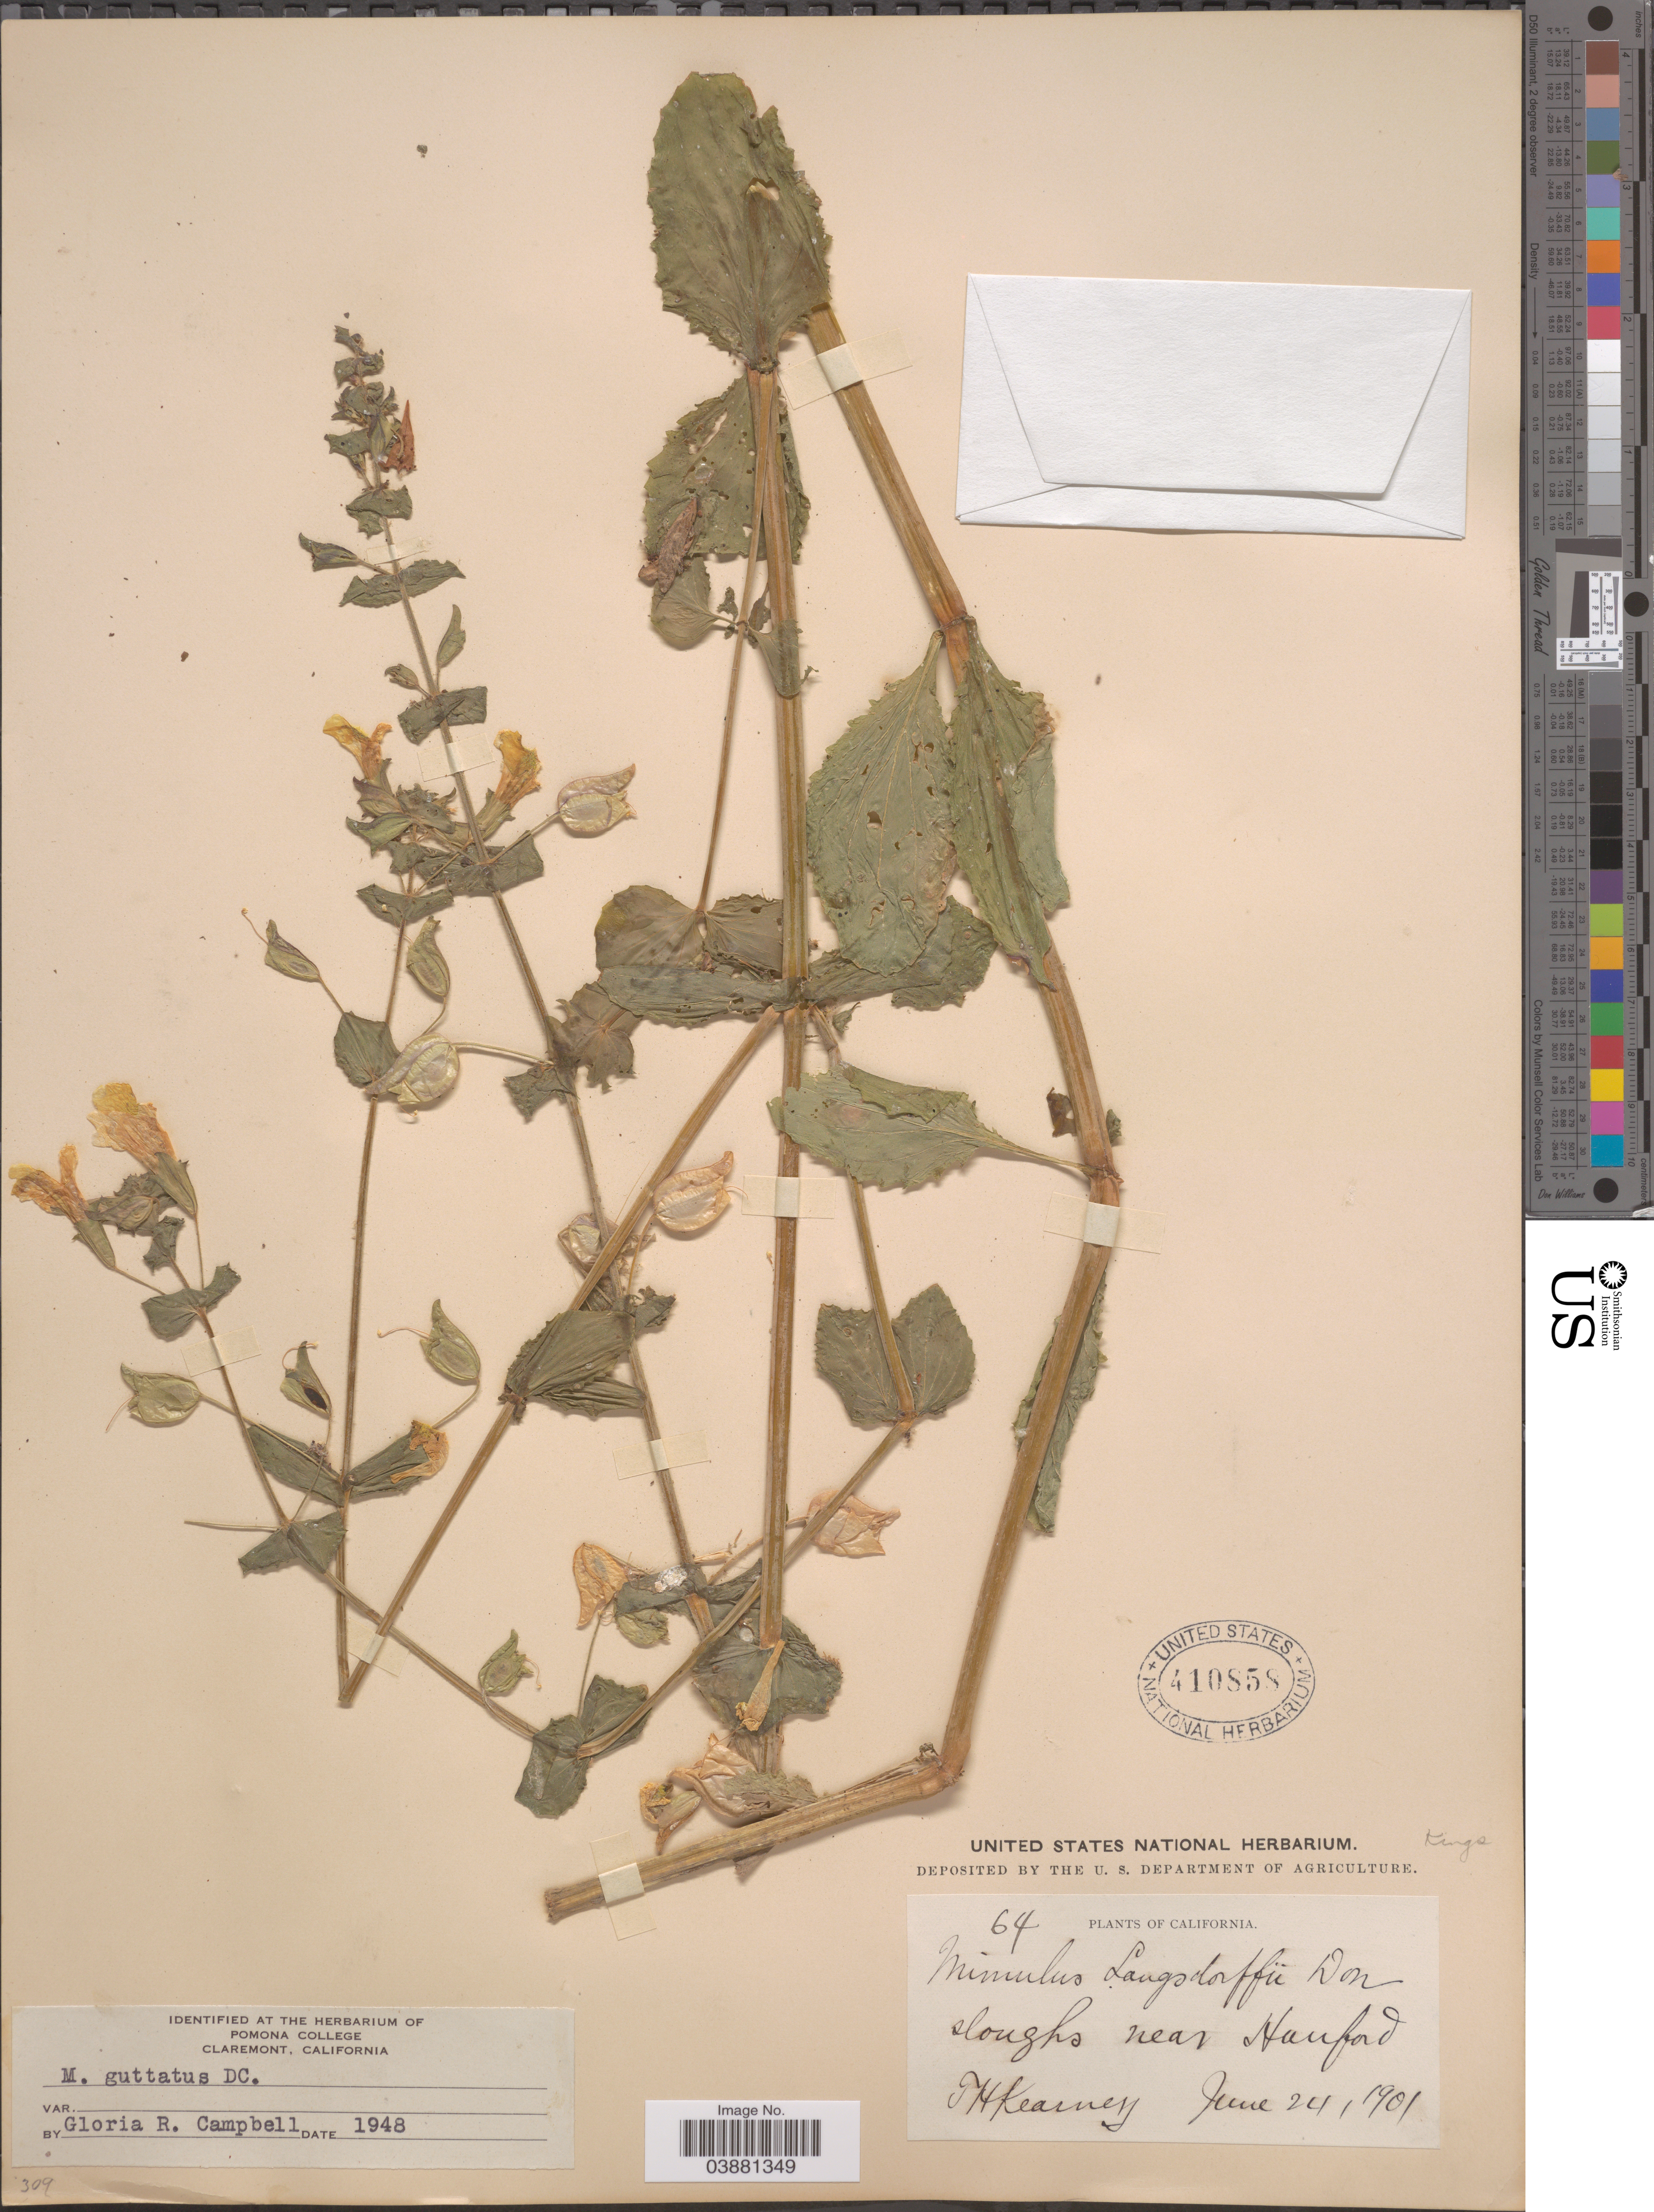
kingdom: Plantae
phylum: Tracheophyta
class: Magnoliopsida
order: Lamiales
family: Phrymaceae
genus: Mimulus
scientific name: Mimulus guttatus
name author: DC.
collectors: T. H. Kearney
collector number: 64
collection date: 1901-06-24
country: United States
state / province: California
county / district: Santa Clara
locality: Sloughs near Stanford.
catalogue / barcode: US 410858